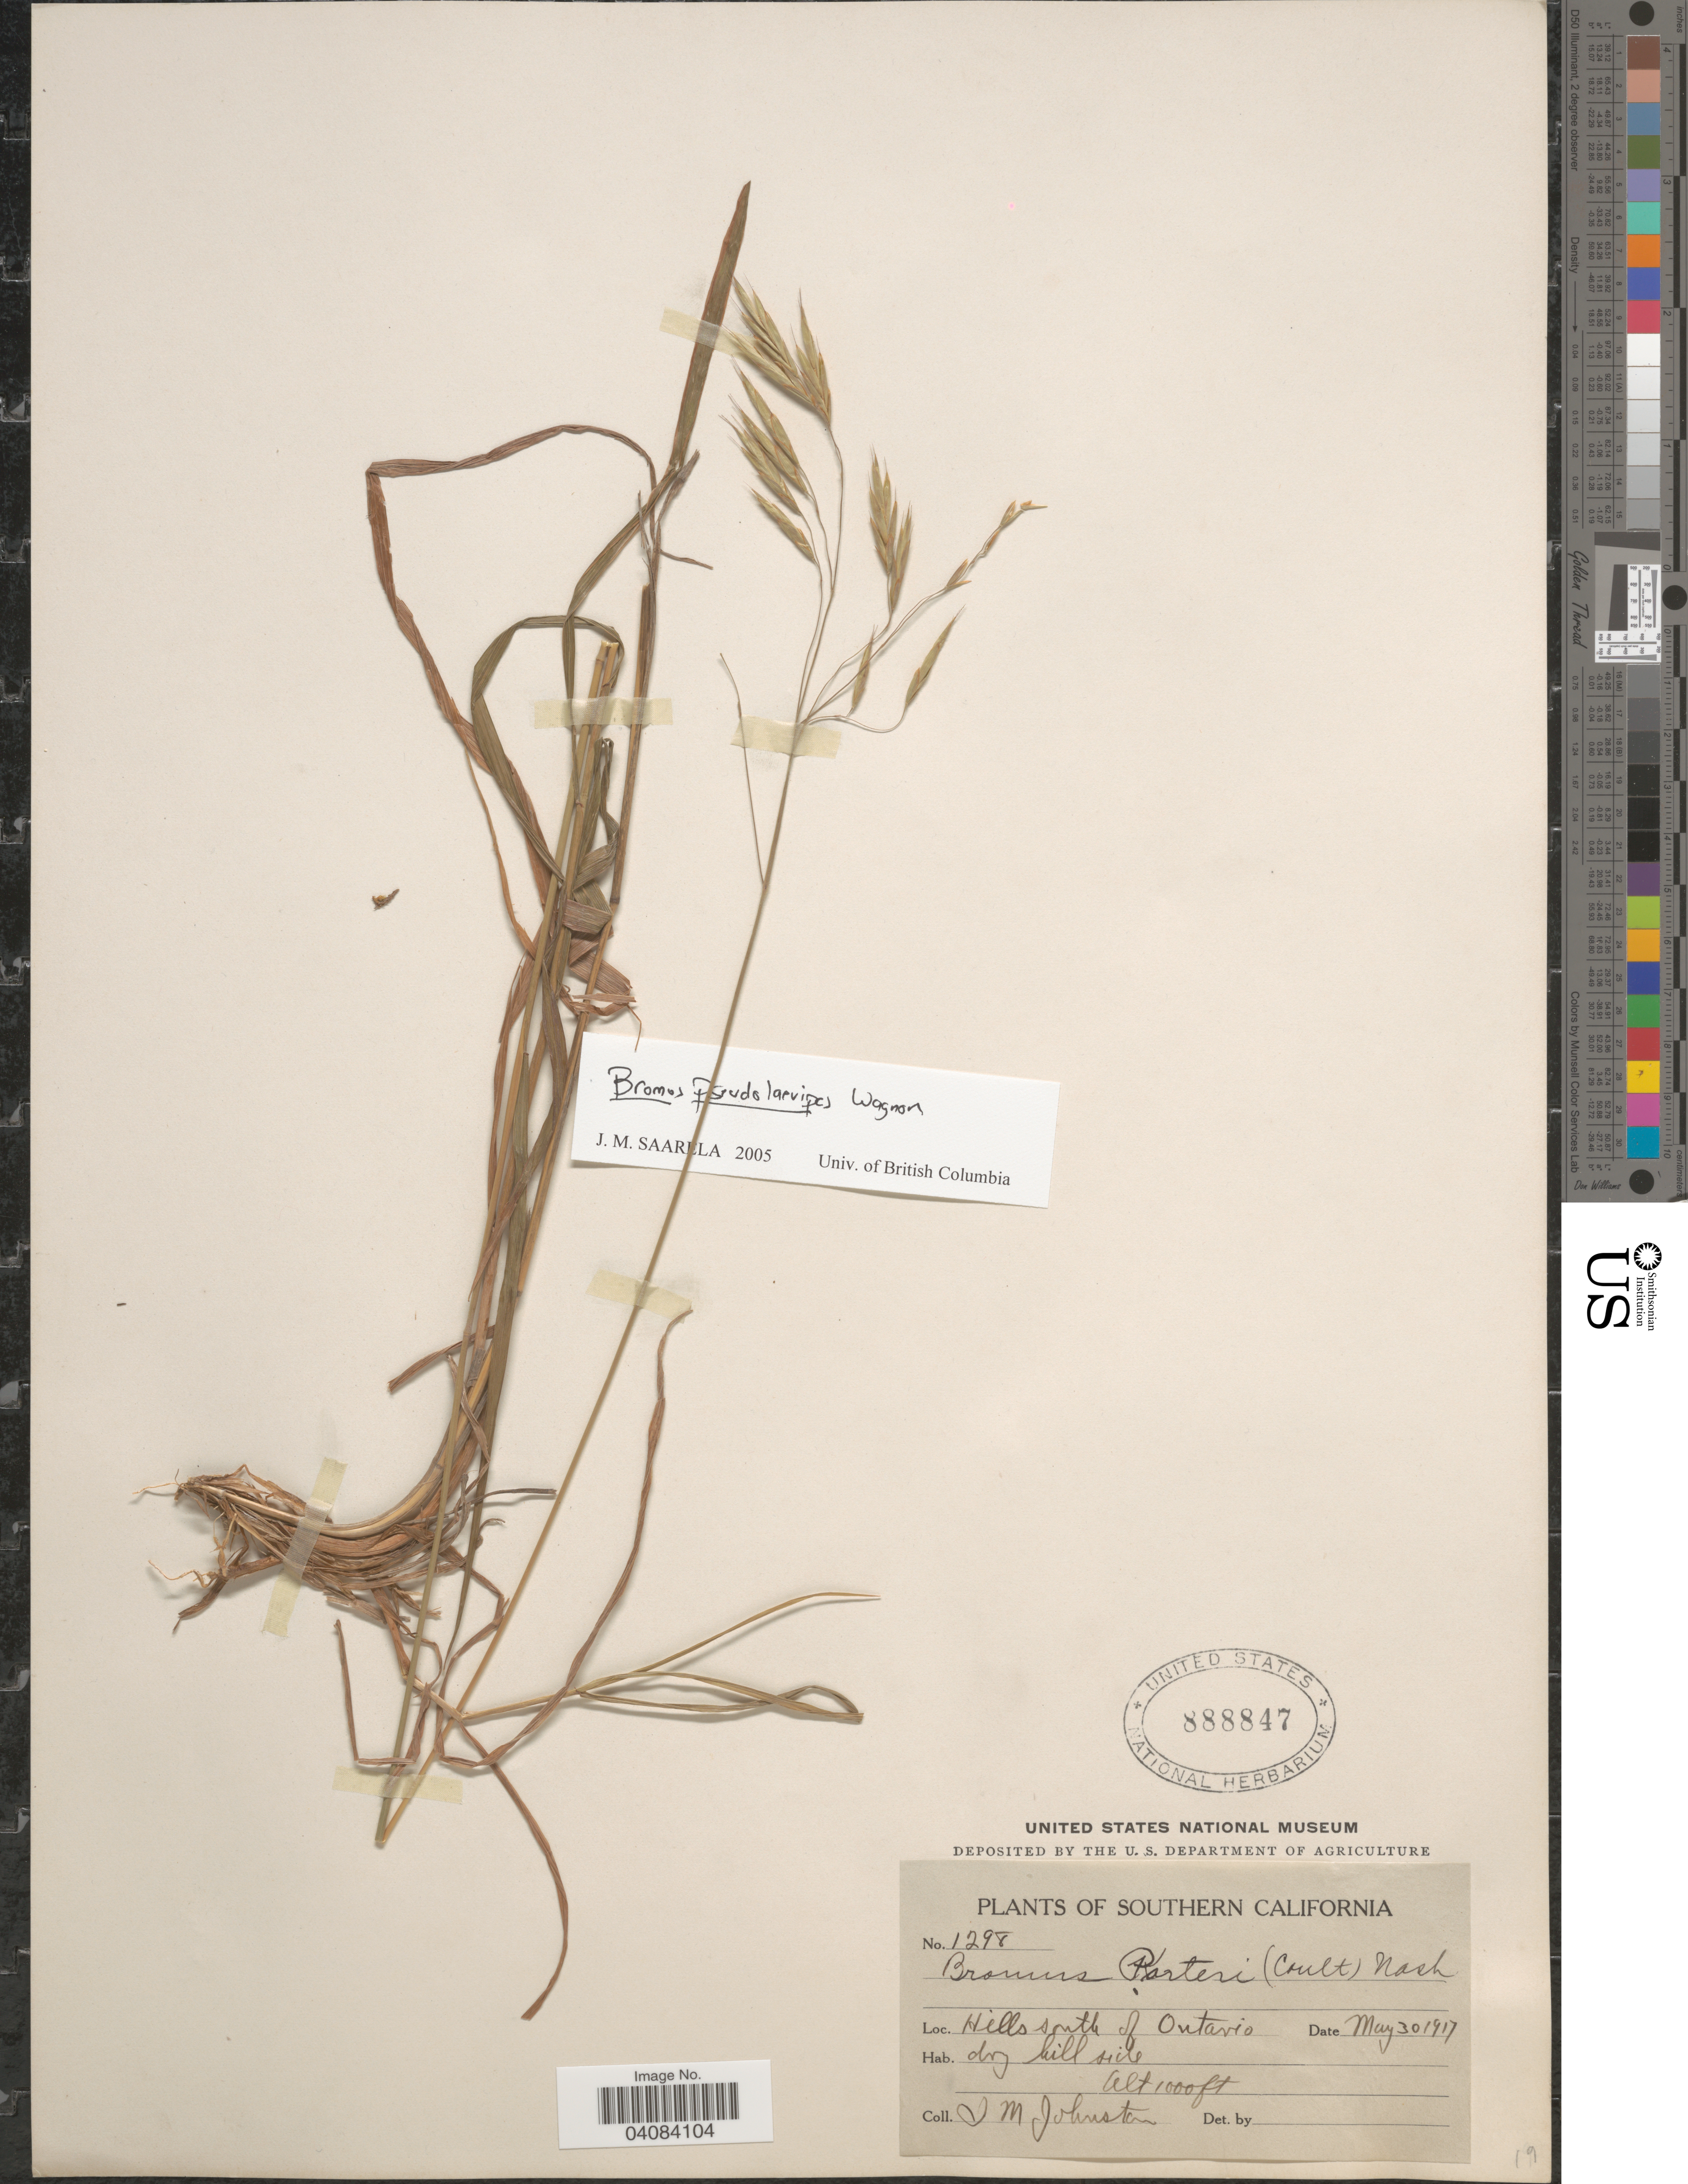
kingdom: Plantae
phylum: Tracheophyta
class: Liliopsida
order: Poales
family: Poaceae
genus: Bromus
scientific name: Bromus pseudolaevipes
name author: Wagnon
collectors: J. Johnston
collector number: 1298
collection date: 1917-05-30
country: United States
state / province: California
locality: Southern California. Hills south of Ontario. Dry hill side.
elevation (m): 305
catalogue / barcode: US 888847